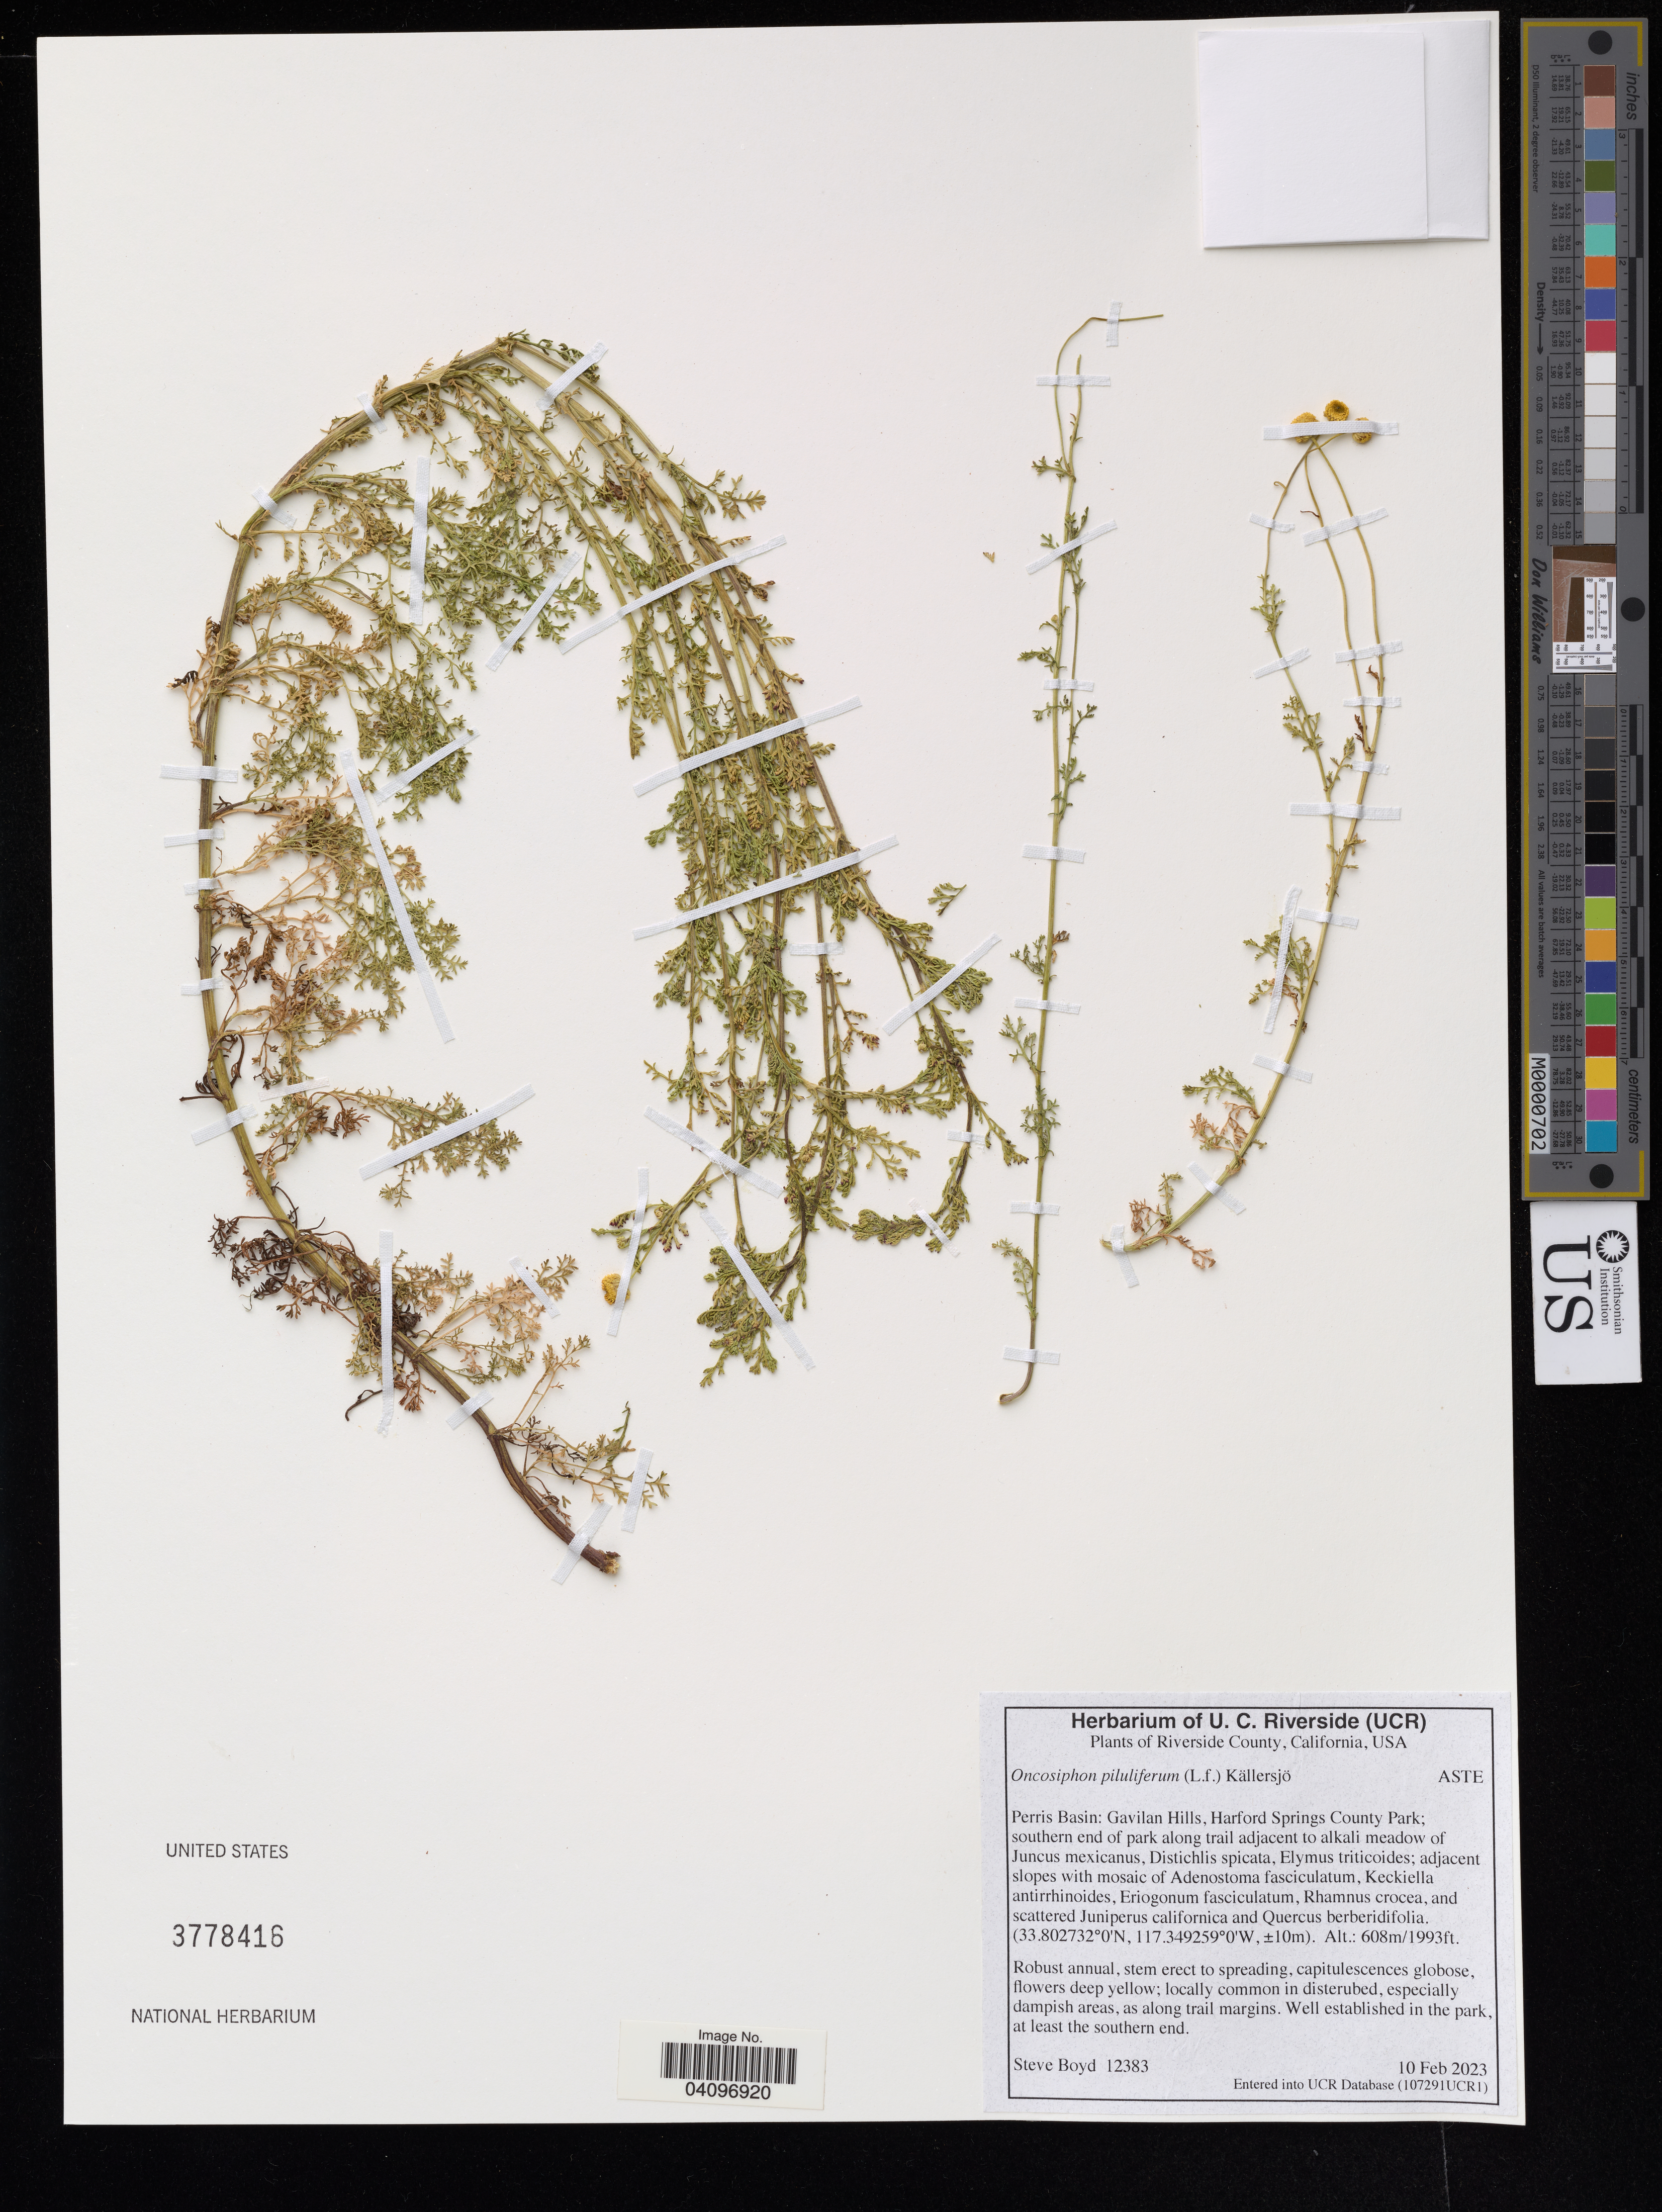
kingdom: Plantae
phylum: Tracheophyta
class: Magnoliopsida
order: Asterales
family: Asteraceae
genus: Oncosiphon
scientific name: Oncosiphon piluliferum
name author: (L. f.) Källersjö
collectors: S. Boyd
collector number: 12383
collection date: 2023-02-10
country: United States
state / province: California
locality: Riverside County, Perris Basin: Gavilan Hills, Harford Springs County Park; southern end of park along trail adjacent to alkali meadow of Juncus mexicanus, Distichlis spicata, Elymus triticoides; adjacent slopes with mosaic of Adenostoma fasciculatum, Keckiella antirrhinoides, Eriogonum fasciculatum, Rhamnus crocea, and scattered Juniperus californica and Quercus berberidifolia. +/- 10 m.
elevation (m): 608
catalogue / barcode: US 3778416